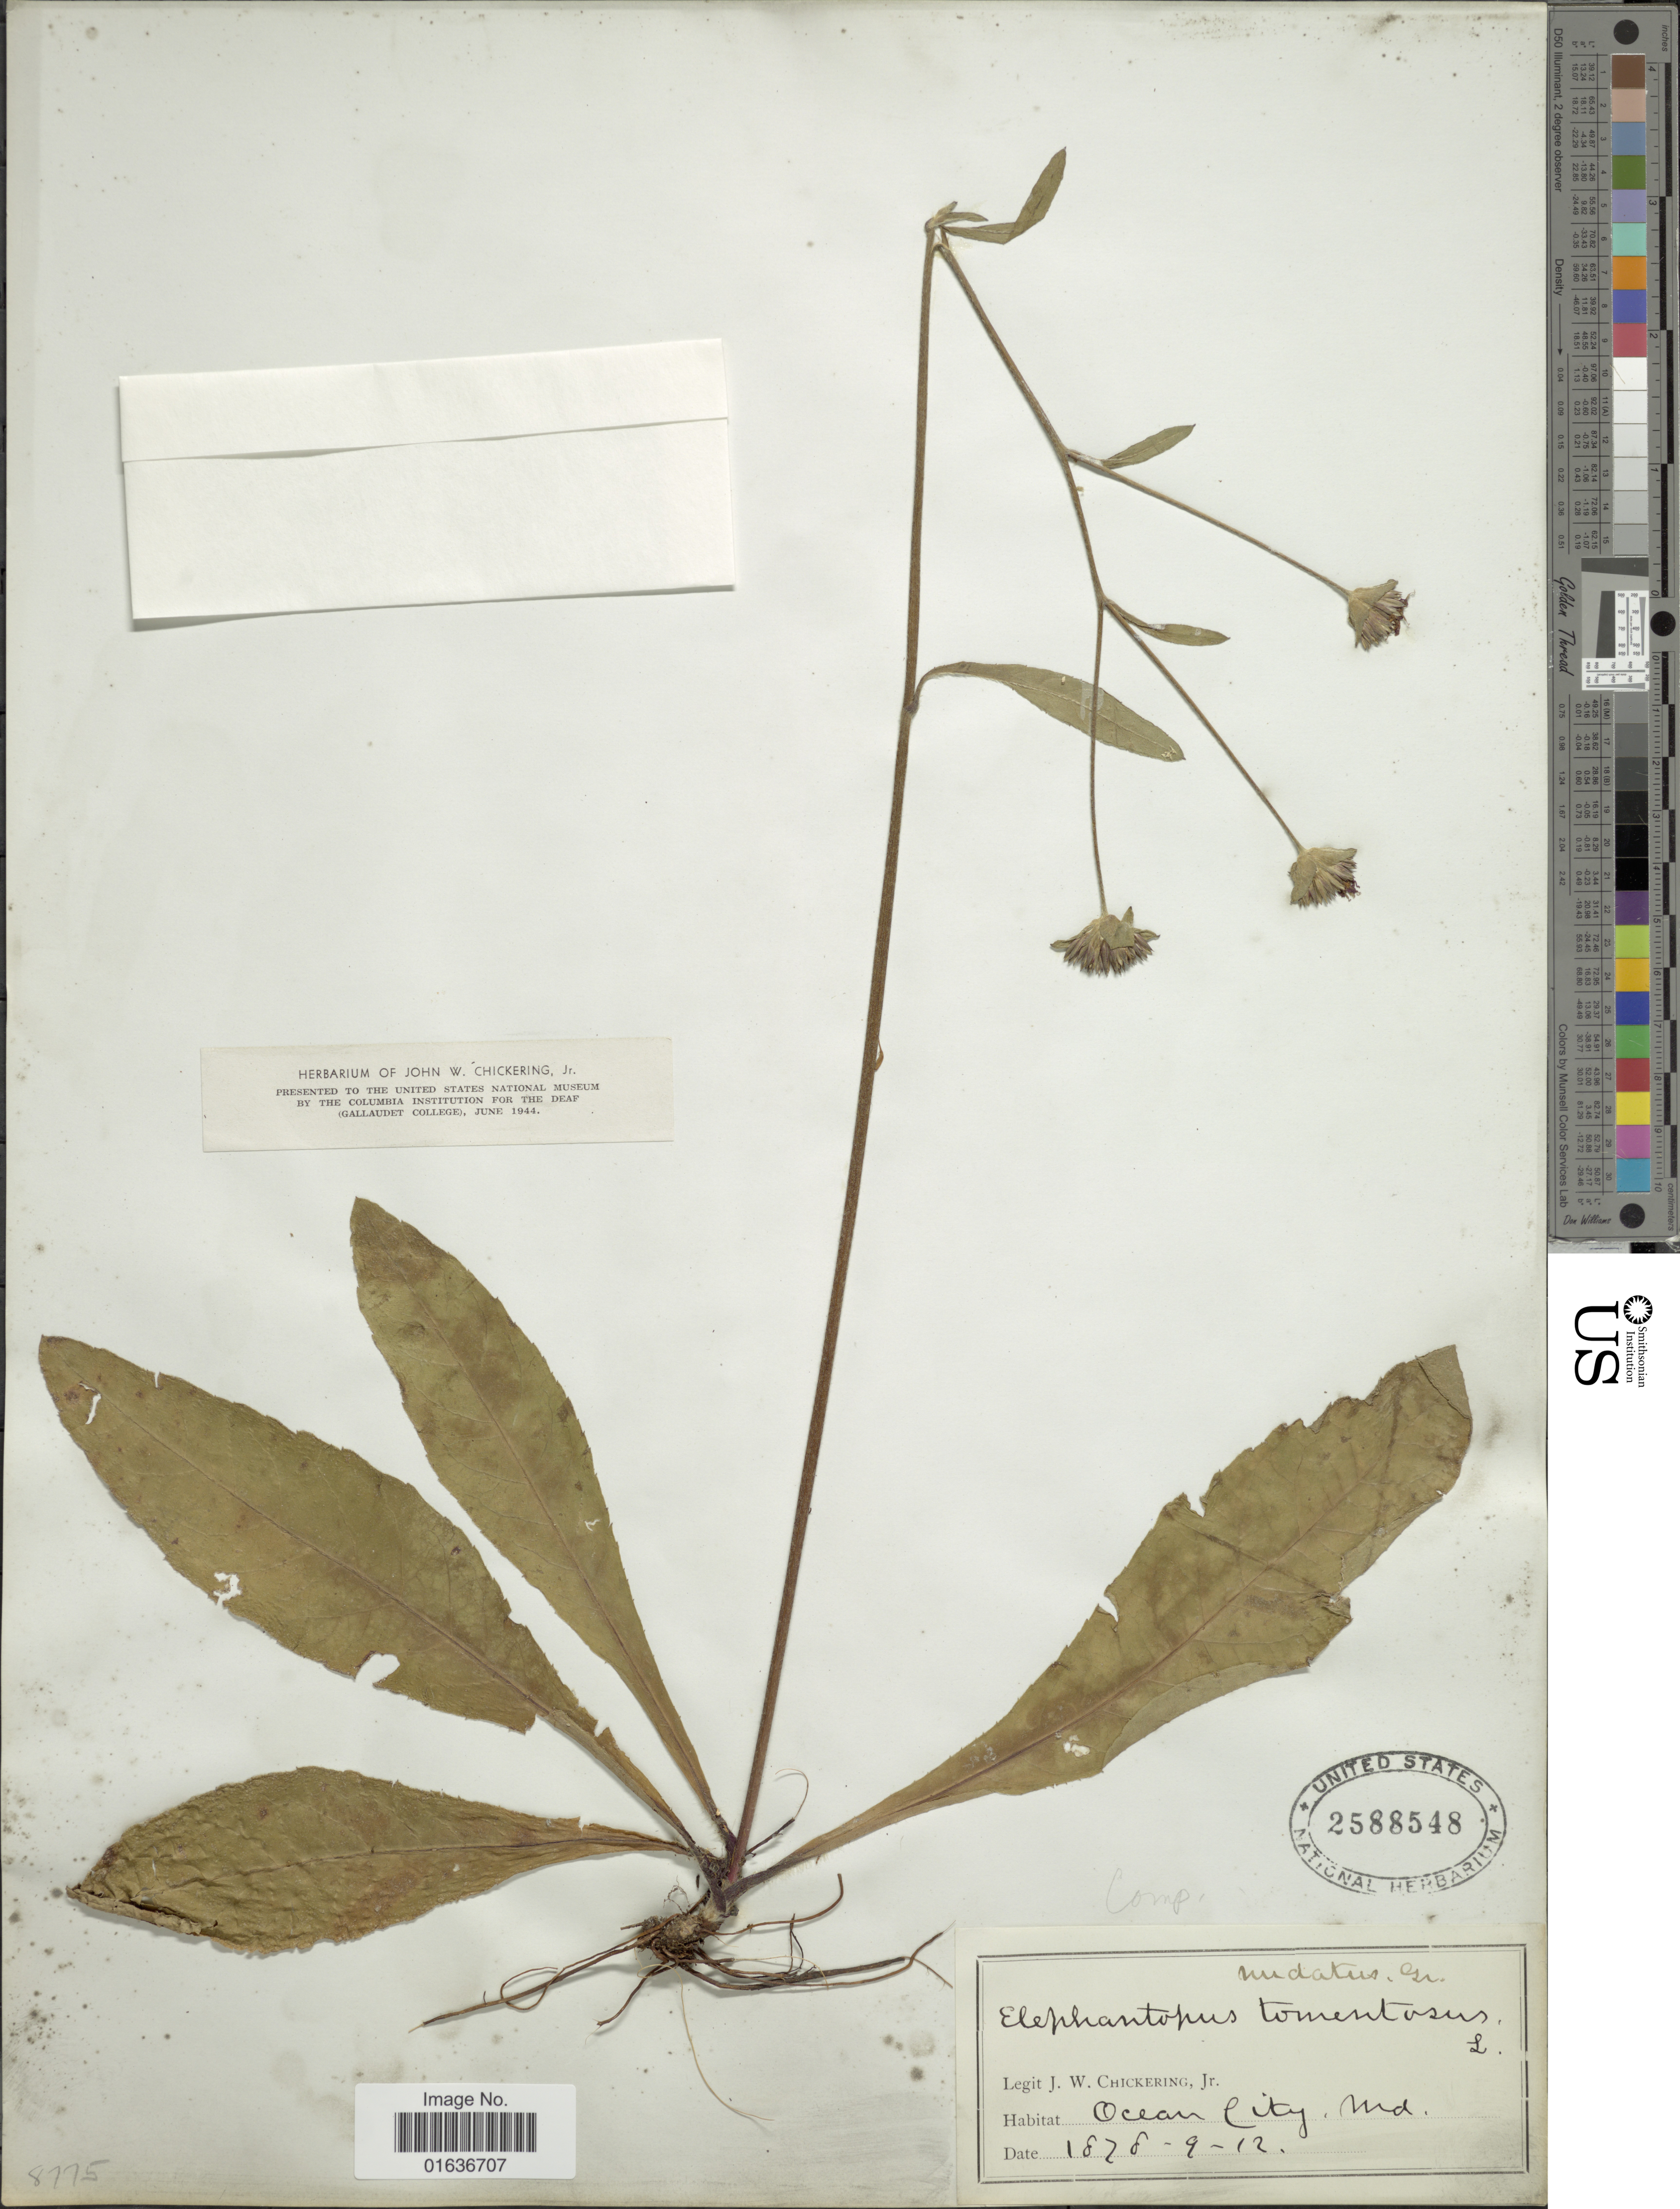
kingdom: Plantae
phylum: Tracheophyta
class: Magnoliopsida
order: Asterales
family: Asteraceae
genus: Elephantopus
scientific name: Elephantopus nudatus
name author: A. Gray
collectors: J. Chickering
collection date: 1878-09-12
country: United States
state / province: Maryland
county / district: Worcester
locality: Ocean City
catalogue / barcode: US 2588548